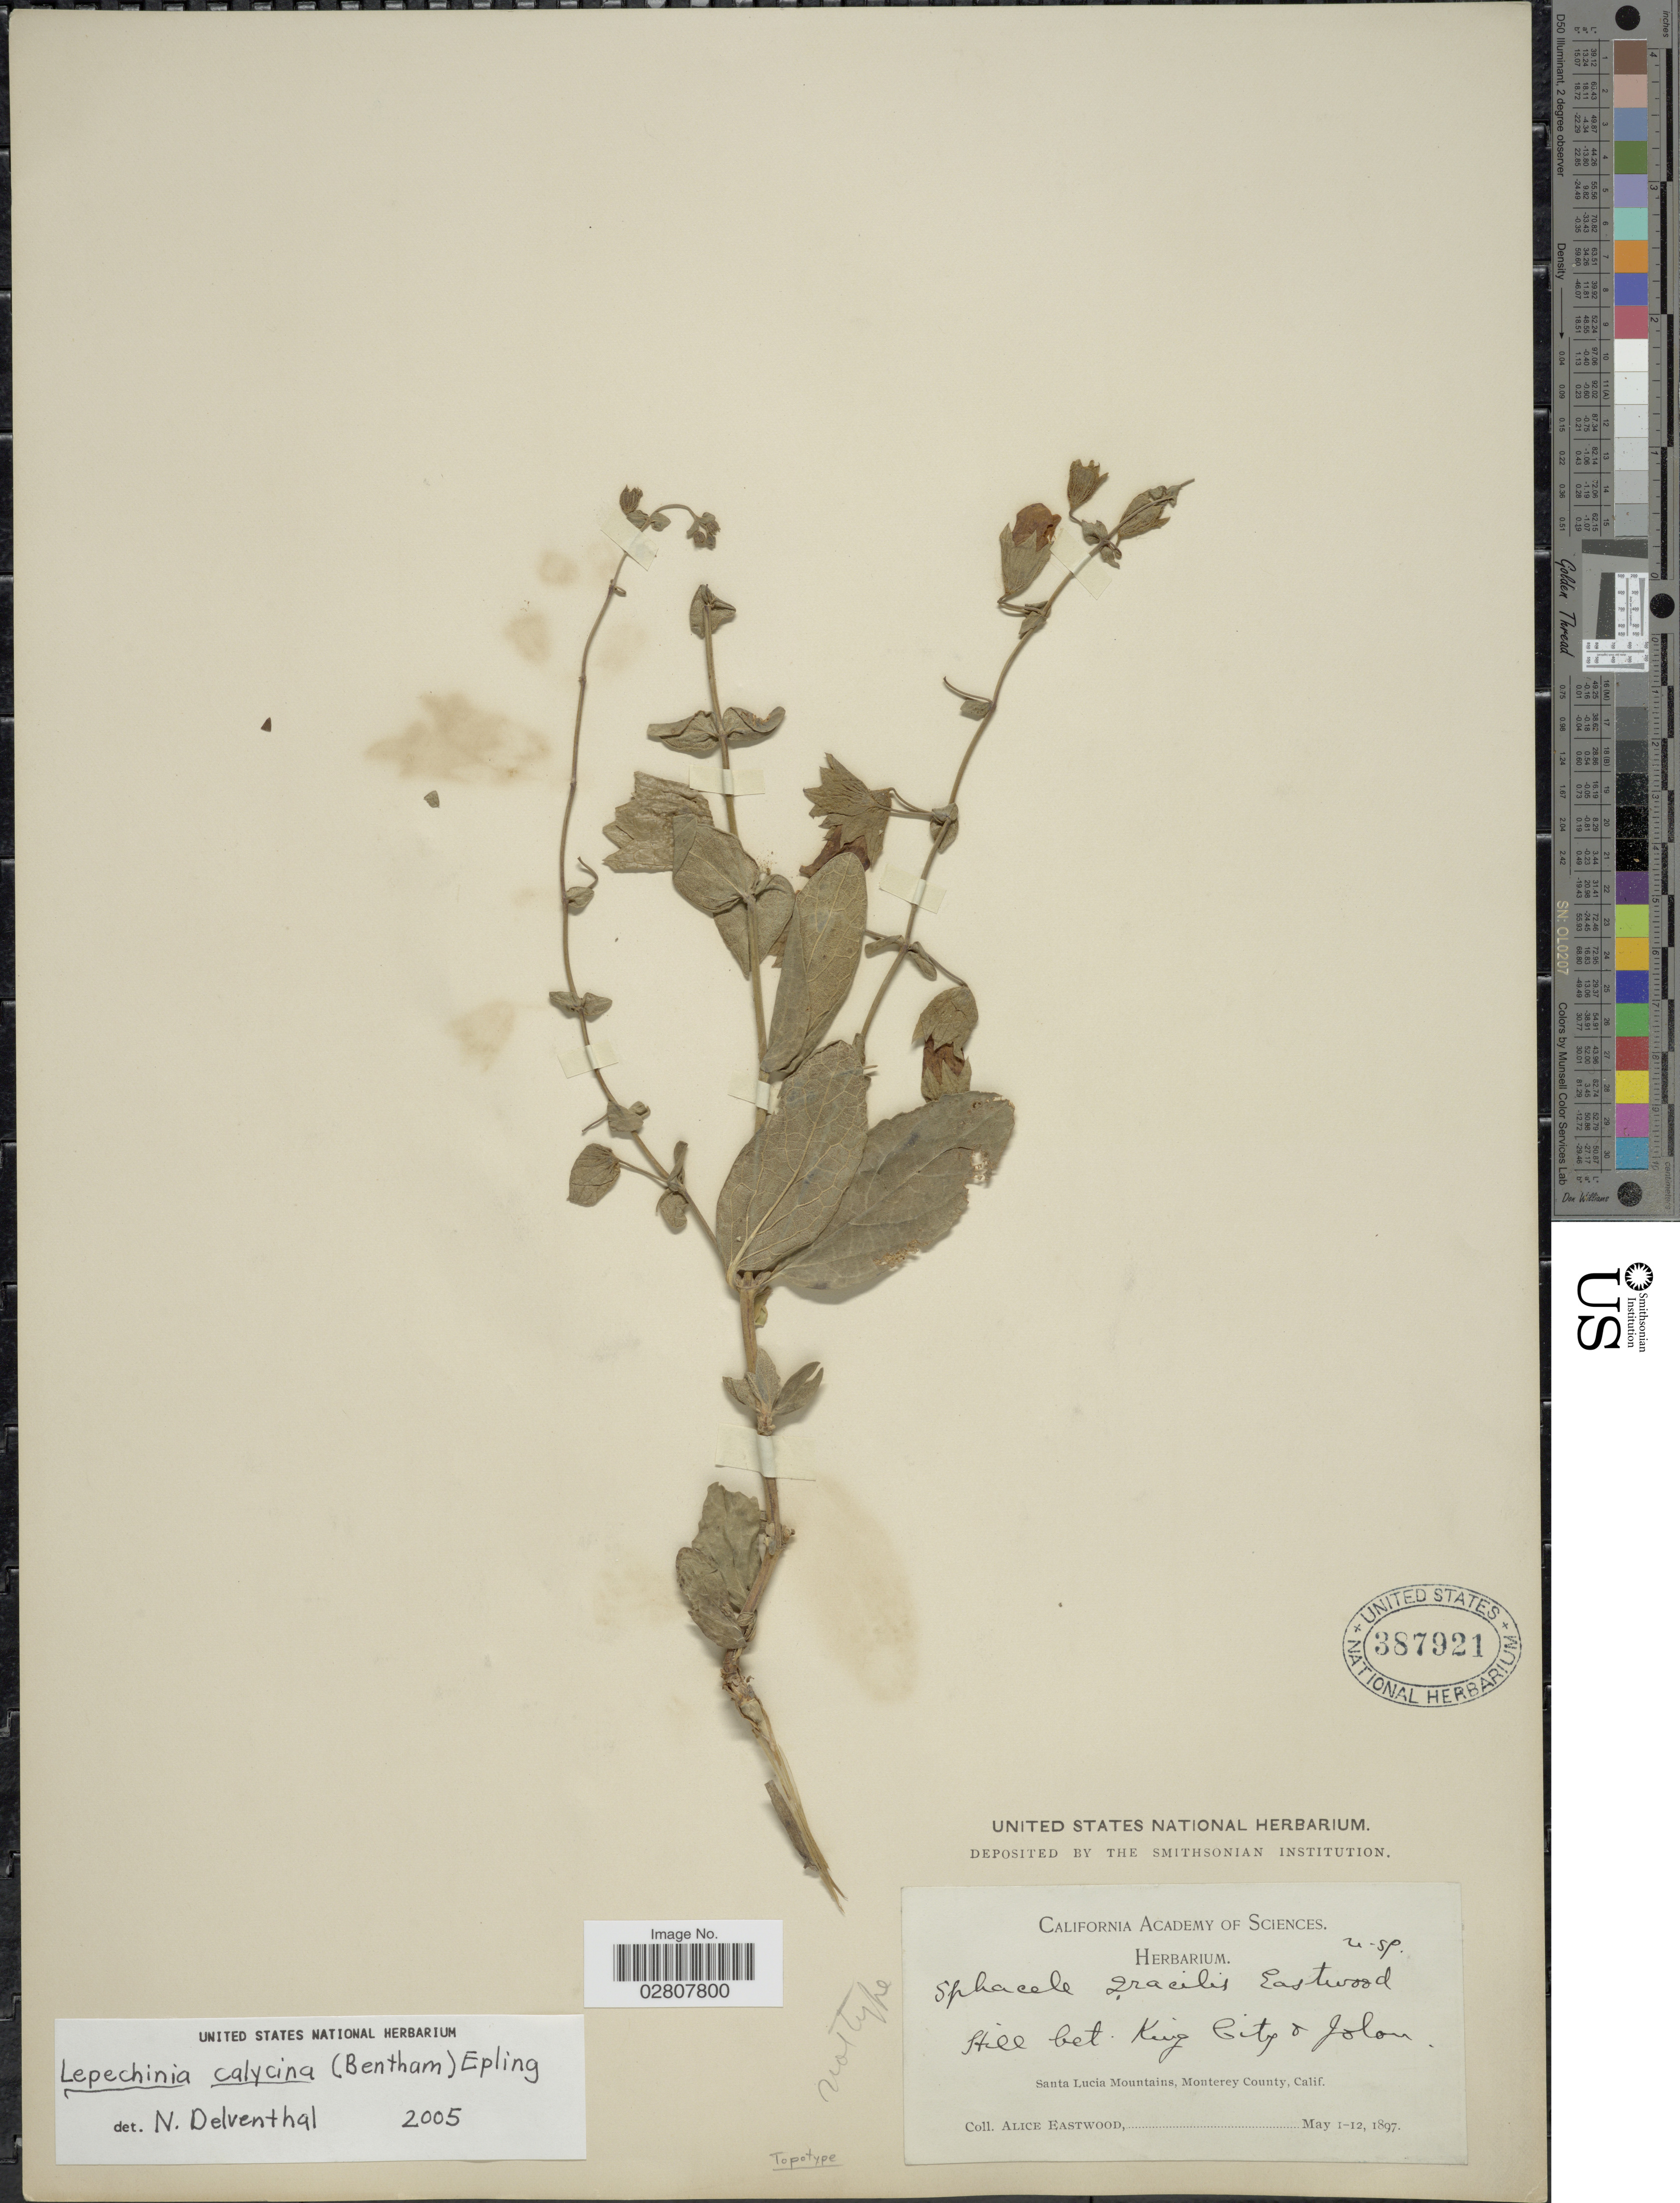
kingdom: Plantae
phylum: Tracheophyta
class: Magnoliopsida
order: Lamiales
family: Lamiaceae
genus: Lepechinia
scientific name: Lepechinia calycina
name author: (Benth.) Epling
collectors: A. Eastwood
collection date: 1897-05-01/1897-05-12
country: United States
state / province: California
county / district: Monterey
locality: Hill bet. King City & Jolon. Santa Lucia Mountains, Monterey County.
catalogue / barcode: US 387921